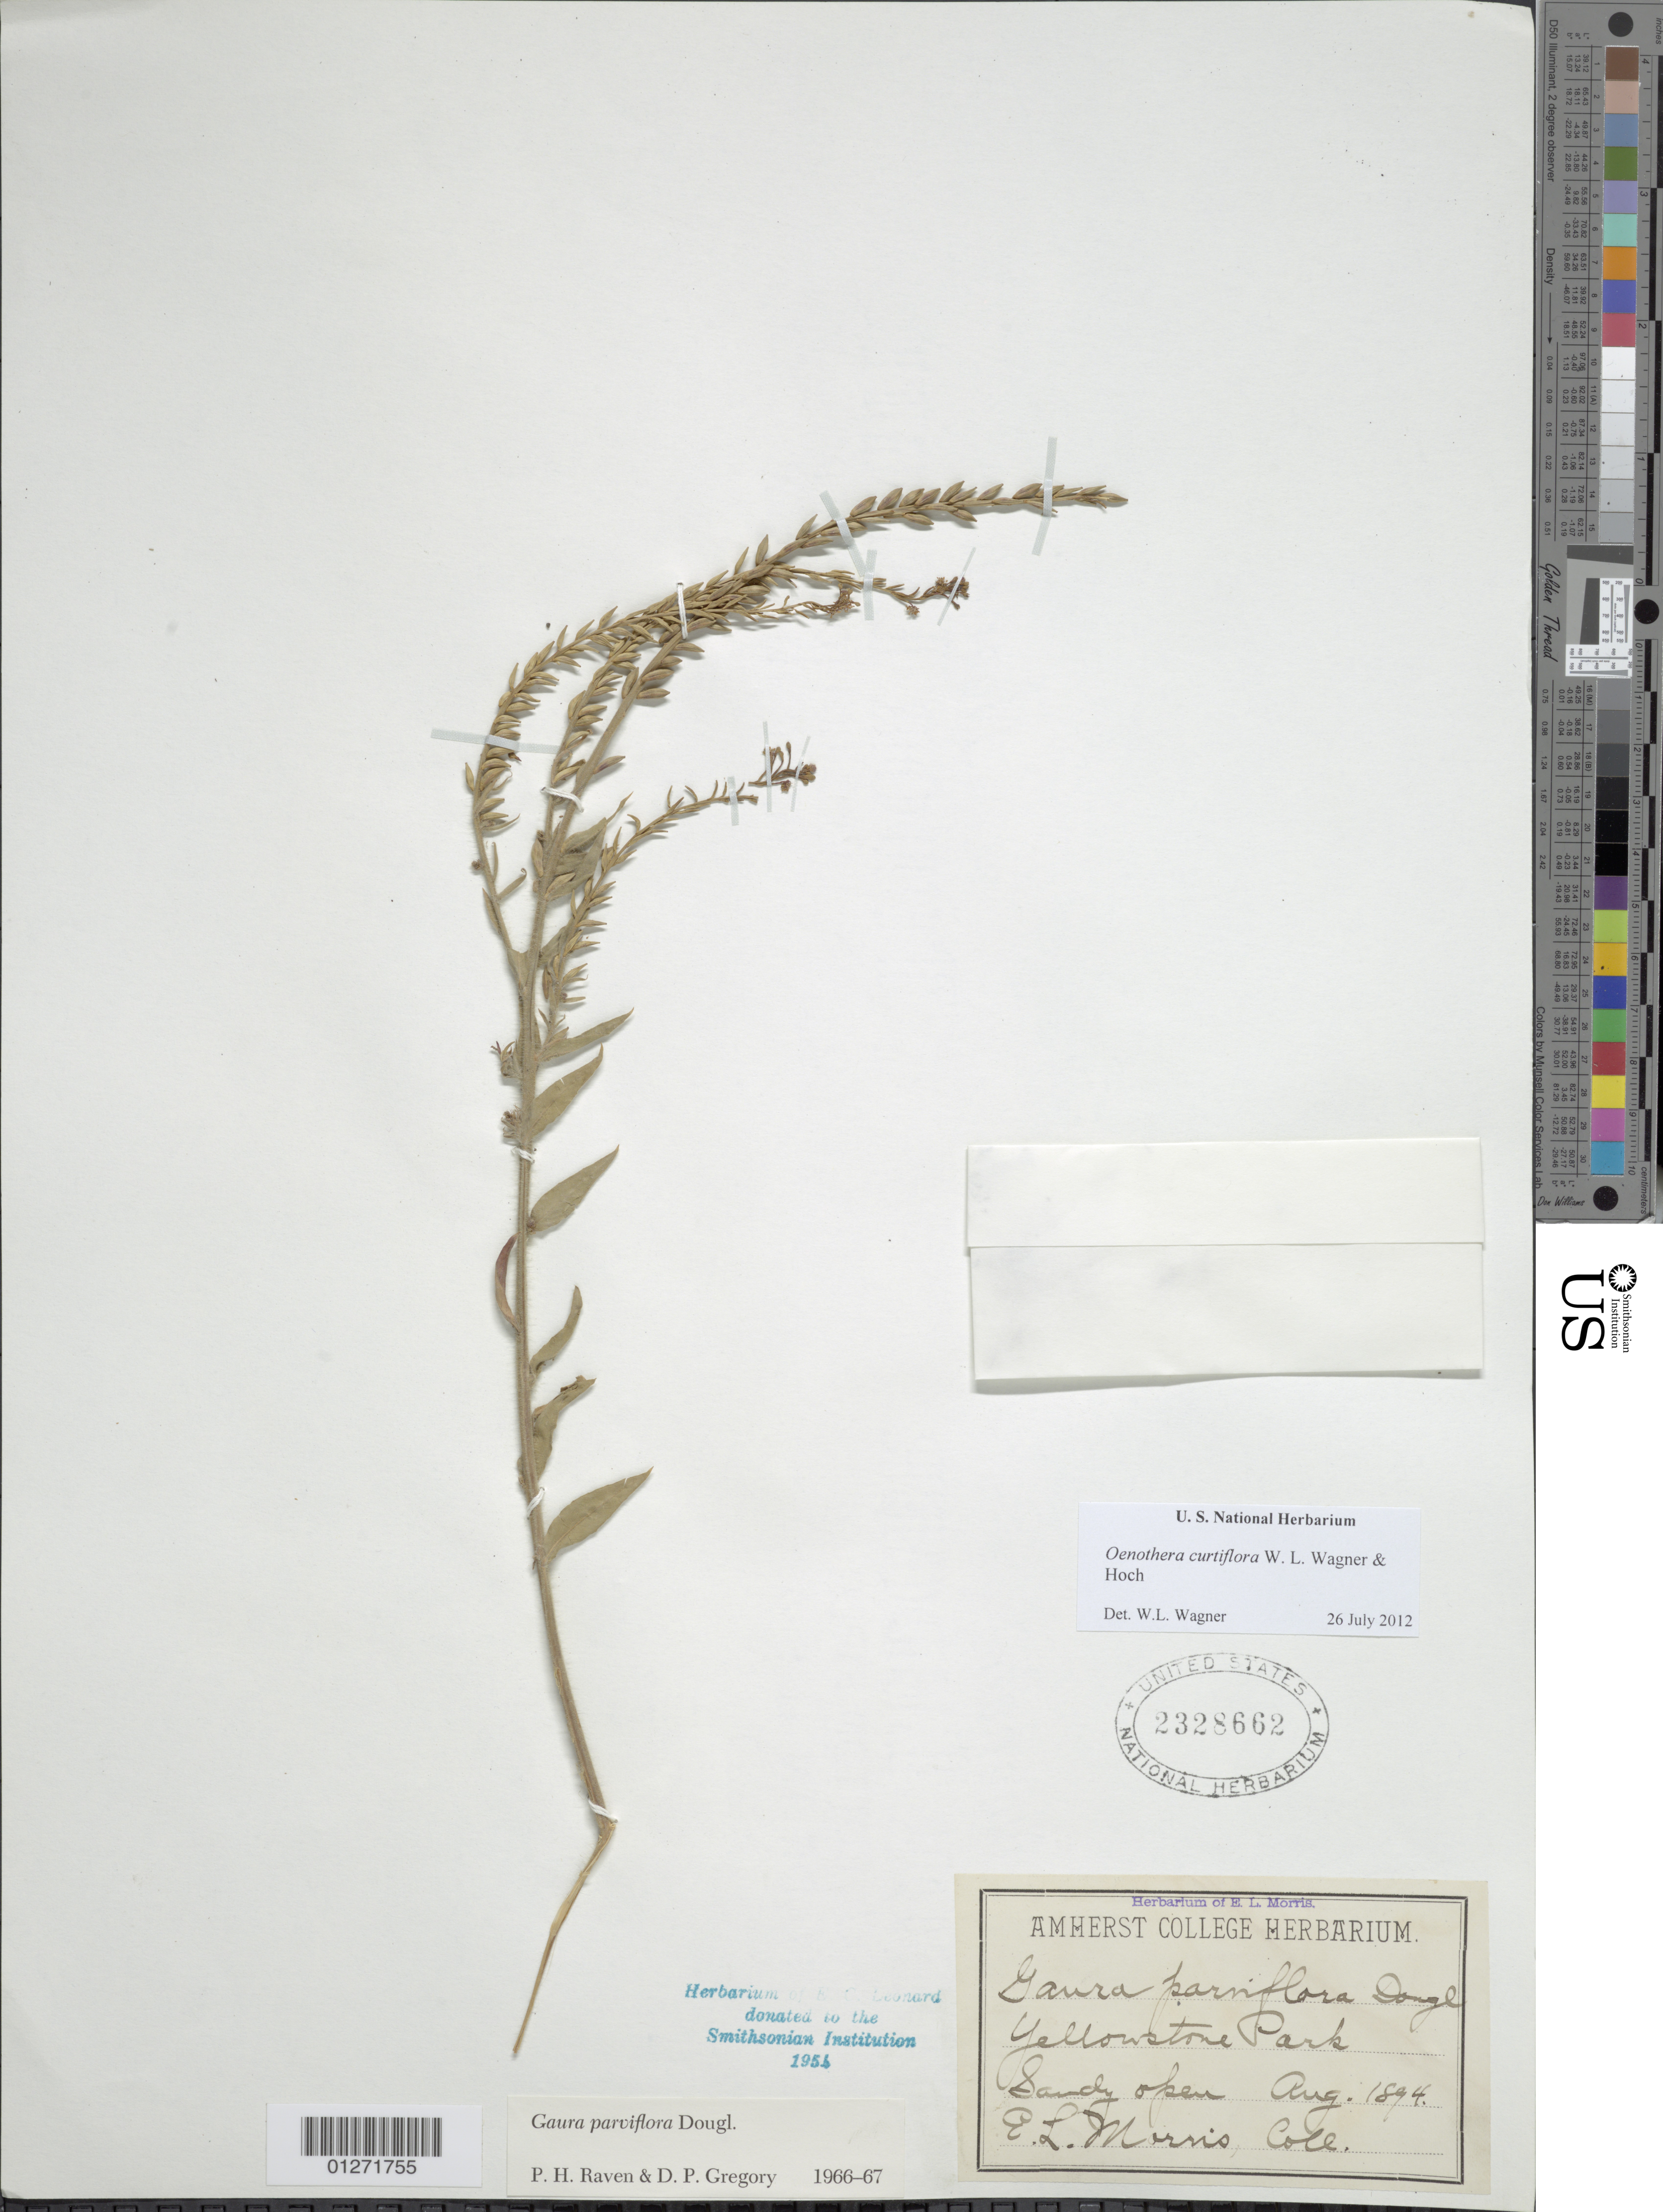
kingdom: Plantae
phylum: Tracheophyta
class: Magnoliopsida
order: Myrtales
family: Onagraceae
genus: Oenothera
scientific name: Oenothera curtiflora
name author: W.L. Wagner & Hoch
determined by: Wagner, W. L., (BOT), Smithsonian Institution - National Museum of Natural History (UNITED STATES)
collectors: E. L. Morris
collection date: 1894-08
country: United States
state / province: Wyoming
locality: Yellowstone Park.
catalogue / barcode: US 2328662